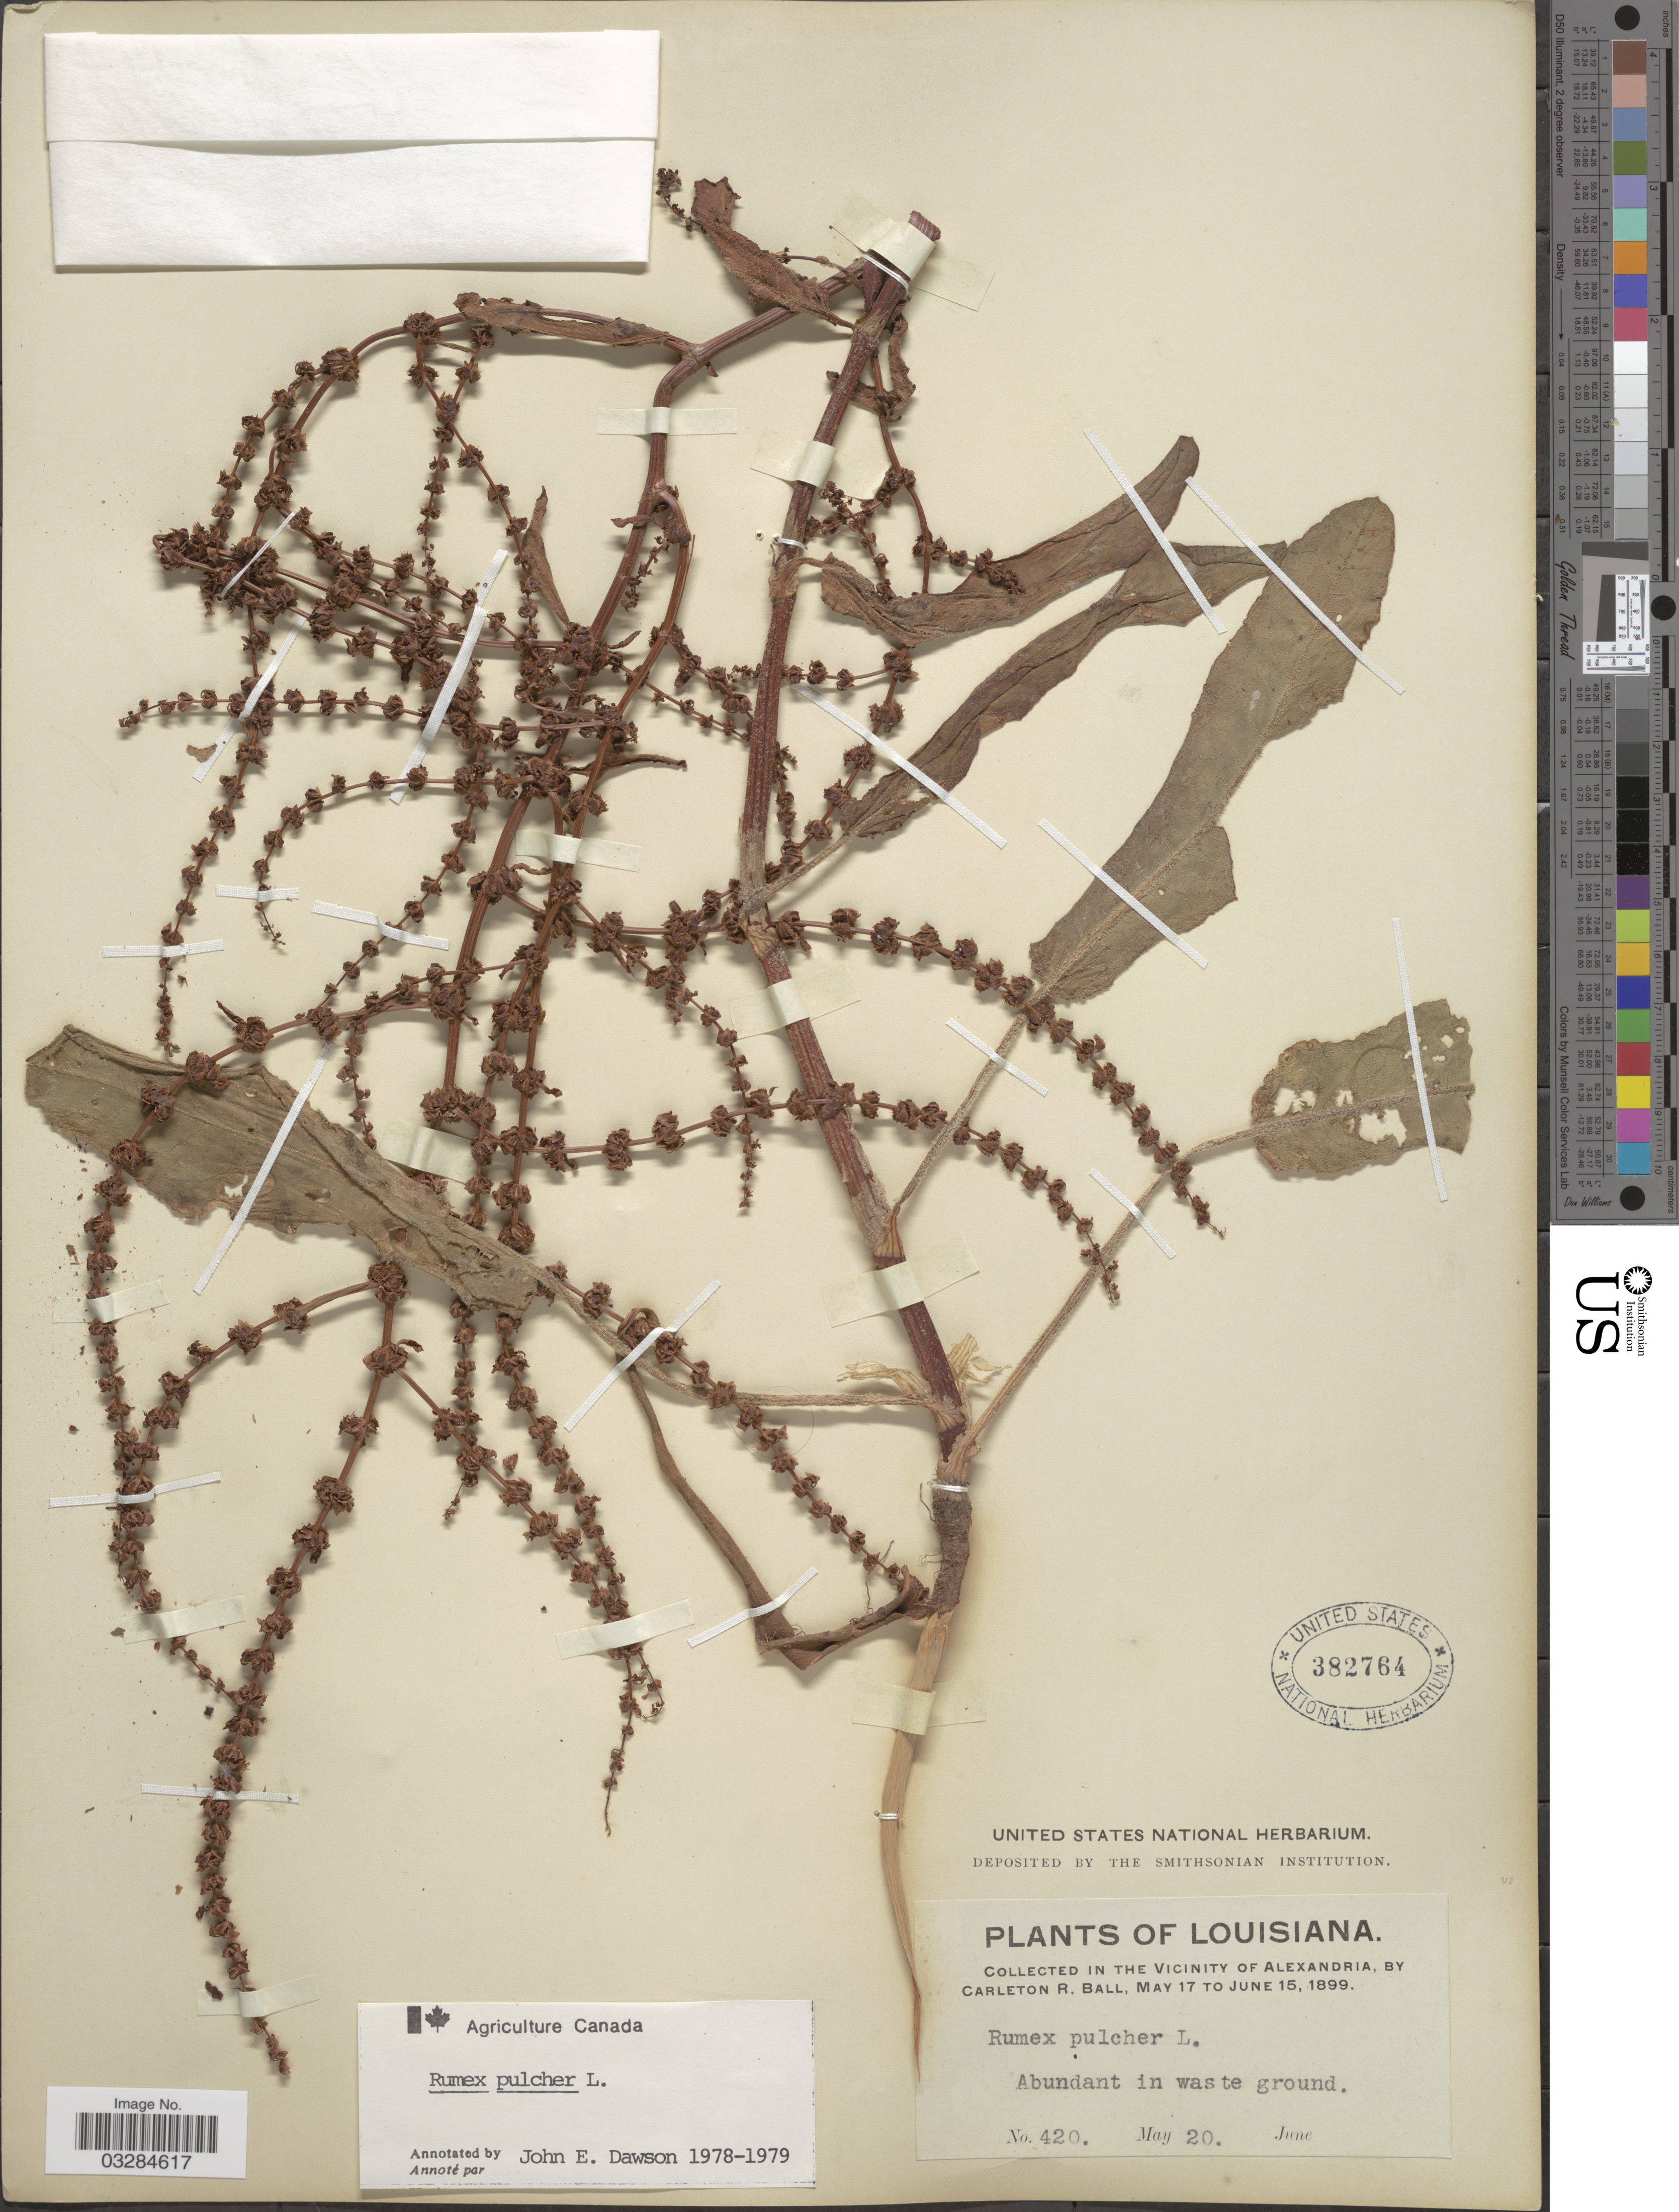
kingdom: Plantae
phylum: Tracheophyta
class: Magnoliopsida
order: Caryophyllales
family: Polygonaceae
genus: Rumex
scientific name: Rumex pulcher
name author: L.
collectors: C. R. Ball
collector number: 420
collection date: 1899-05-20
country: United States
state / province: Louisiana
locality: In the vicinity of Alexandria.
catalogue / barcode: US 382764